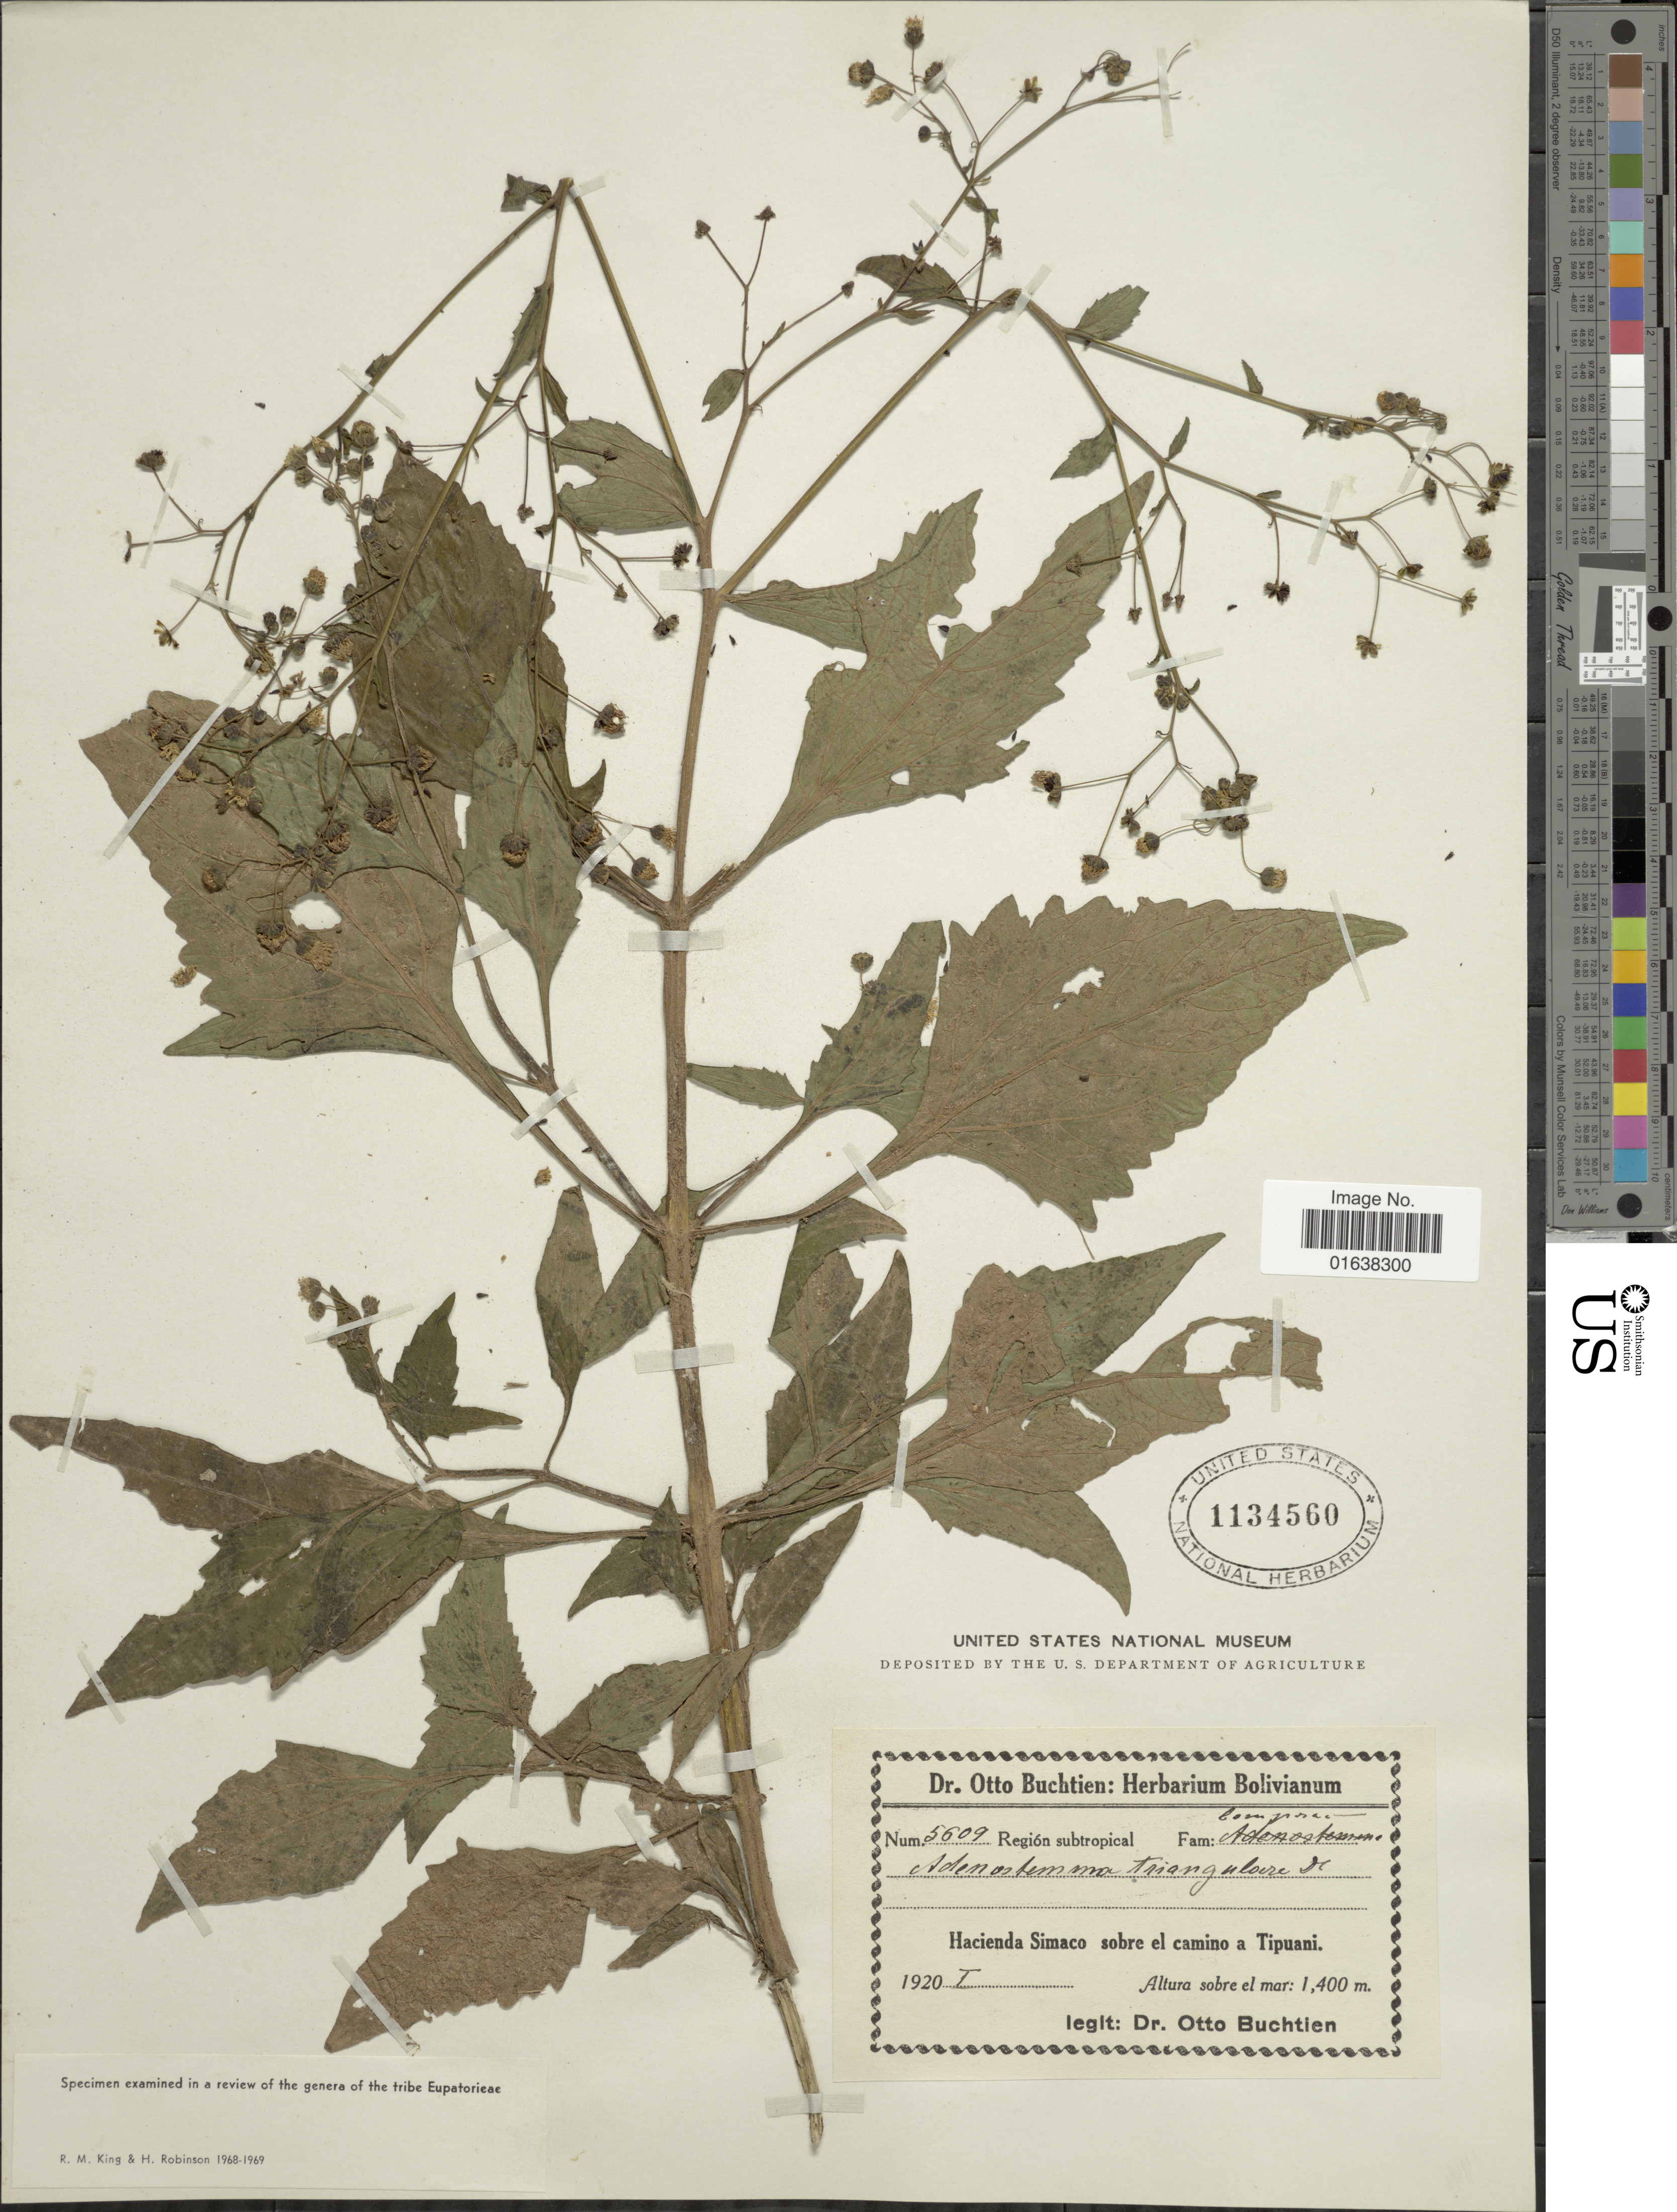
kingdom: Plantae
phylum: Tracheophyta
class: Magnoliopsida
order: Asterales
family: Asteraceae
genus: Adenostemma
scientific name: Adenostemma triangulare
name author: DC.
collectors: O. Buchtien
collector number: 5609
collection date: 1920-01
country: Bolivia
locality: Bolivianum. Region subtropical Hacienda Simaco sobre el camino a Tipuani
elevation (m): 1400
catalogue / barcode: US 1134560